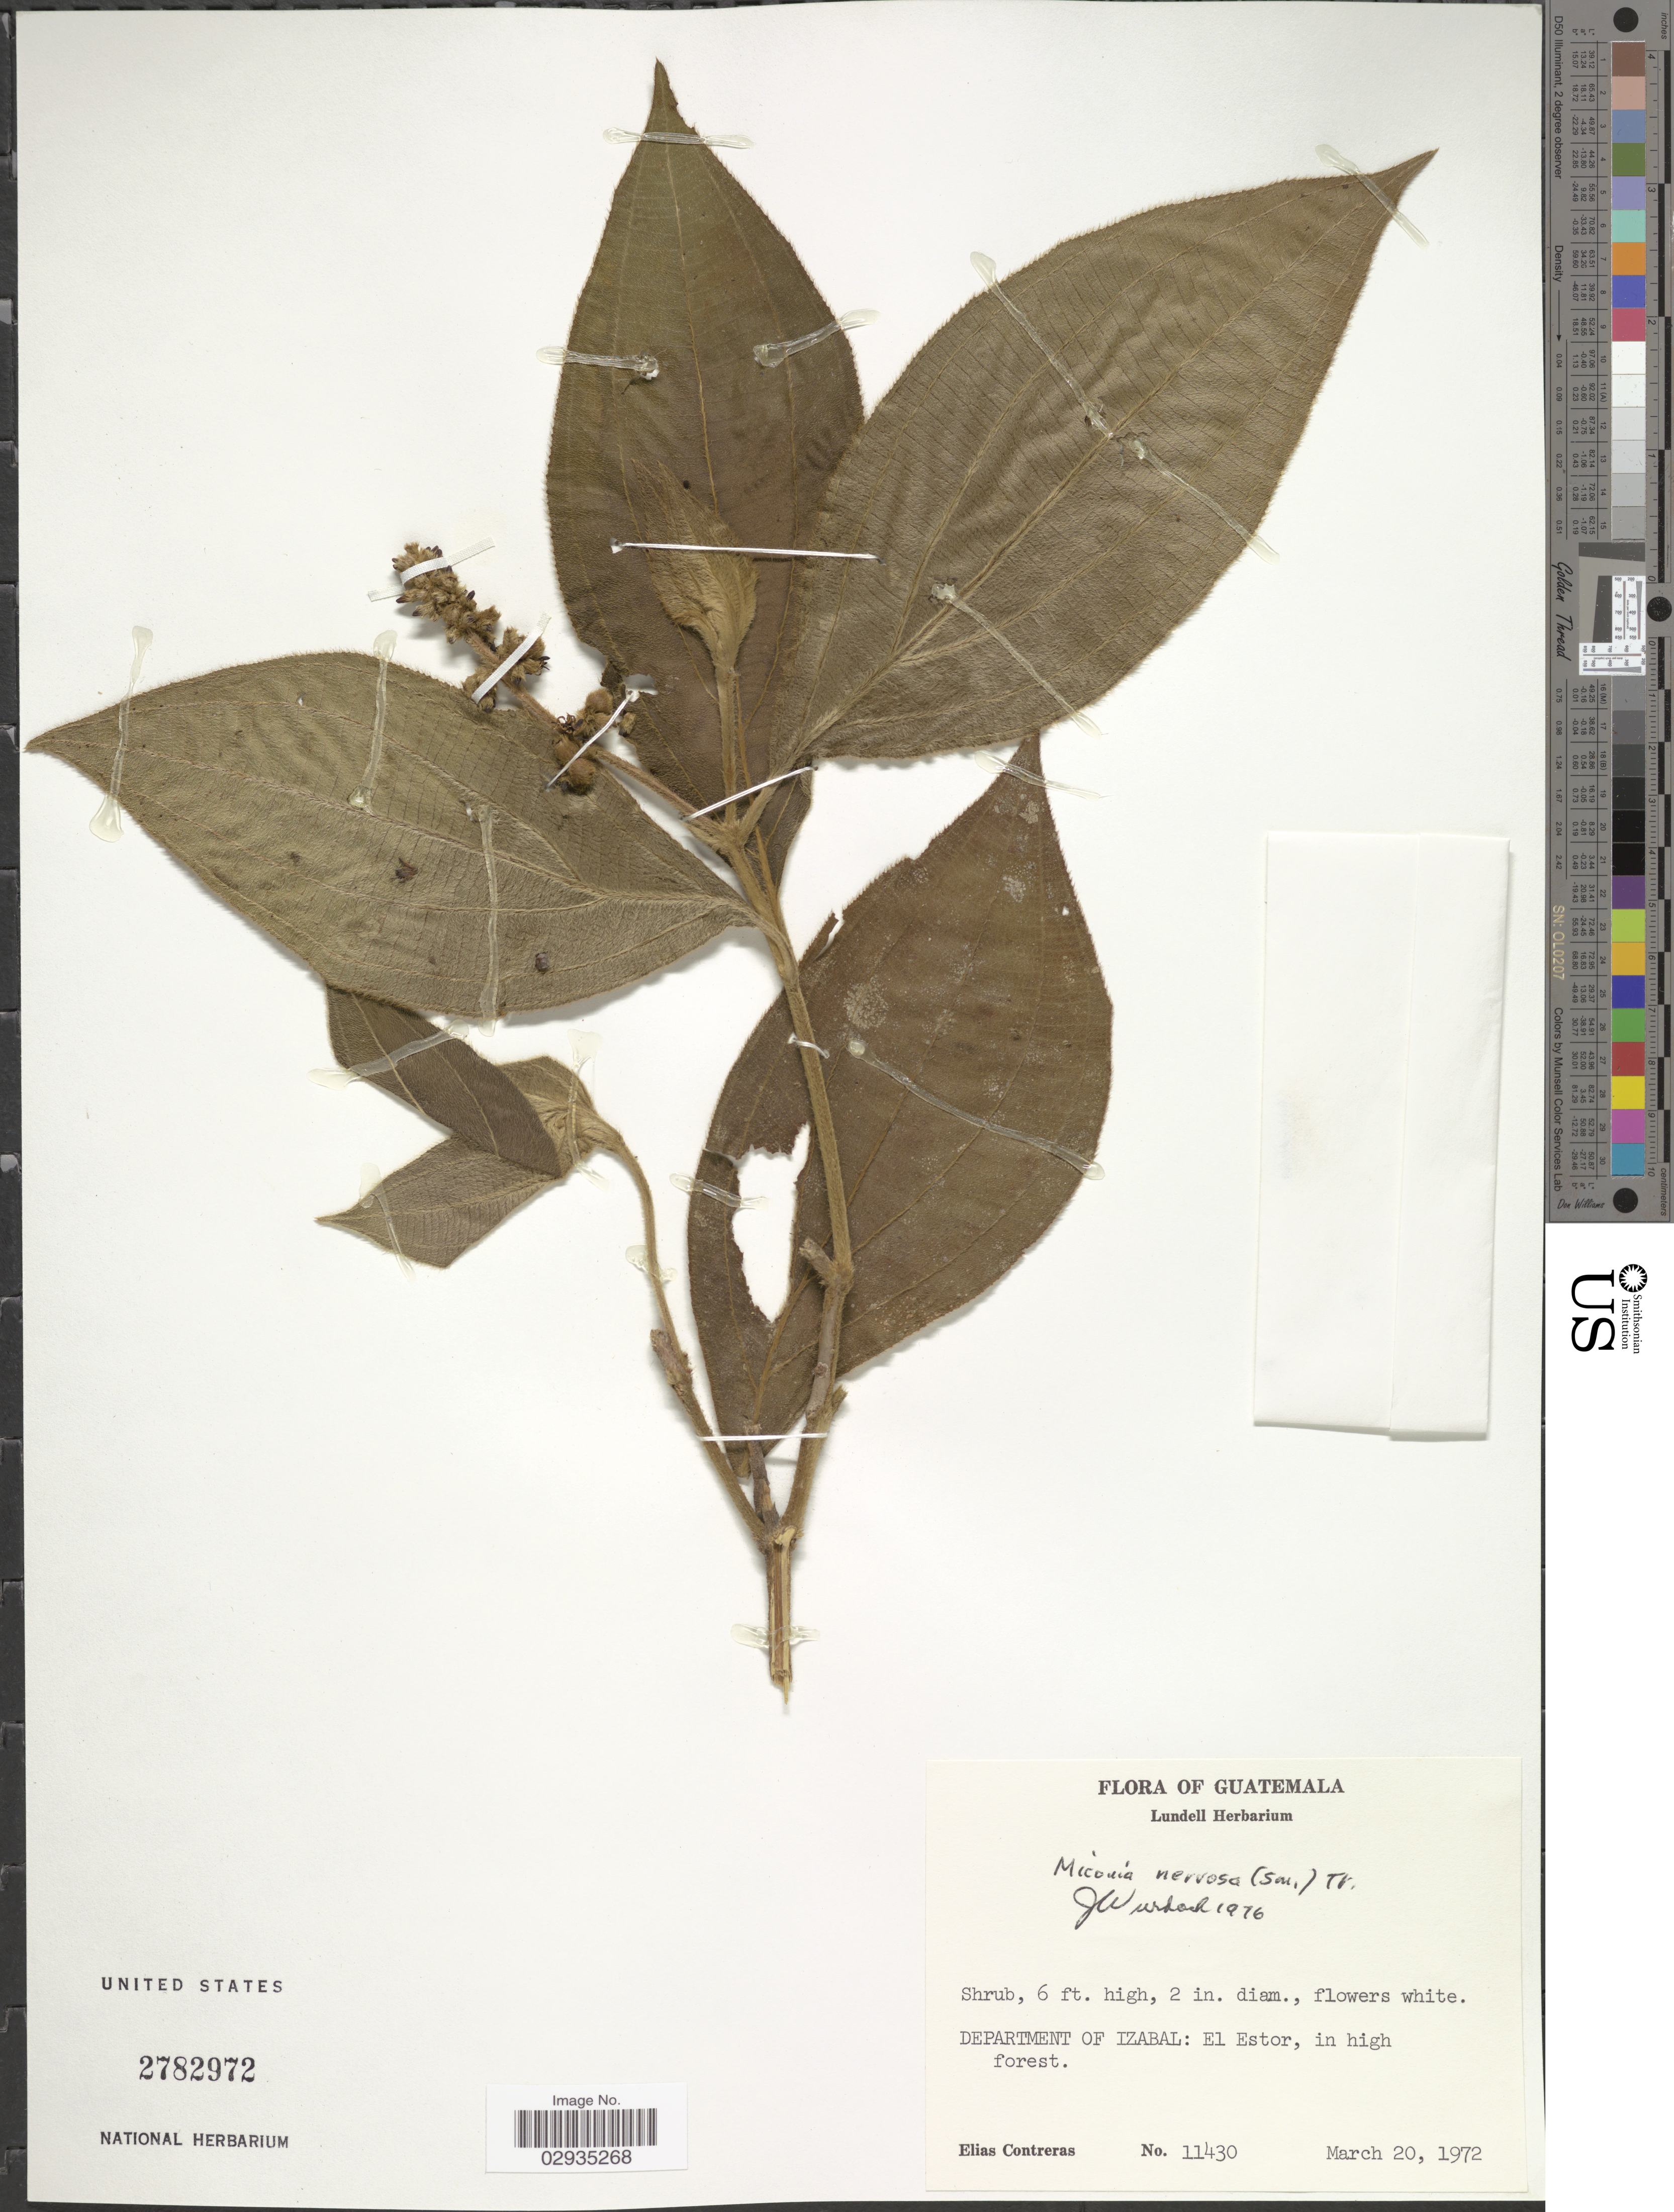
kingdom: Plantae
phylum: Tracheophyta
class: Magnoliopsida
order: Myrtales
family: Melastomataceae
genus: Miconia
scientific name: Miconia nervosa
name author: (Sm.) Triana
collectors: E. Contreras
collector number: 11430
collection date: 1972-03-20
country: Guatemala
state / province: Izabal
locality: Department of Izabal, El Estor, in high forest.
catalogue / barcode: US 2782972